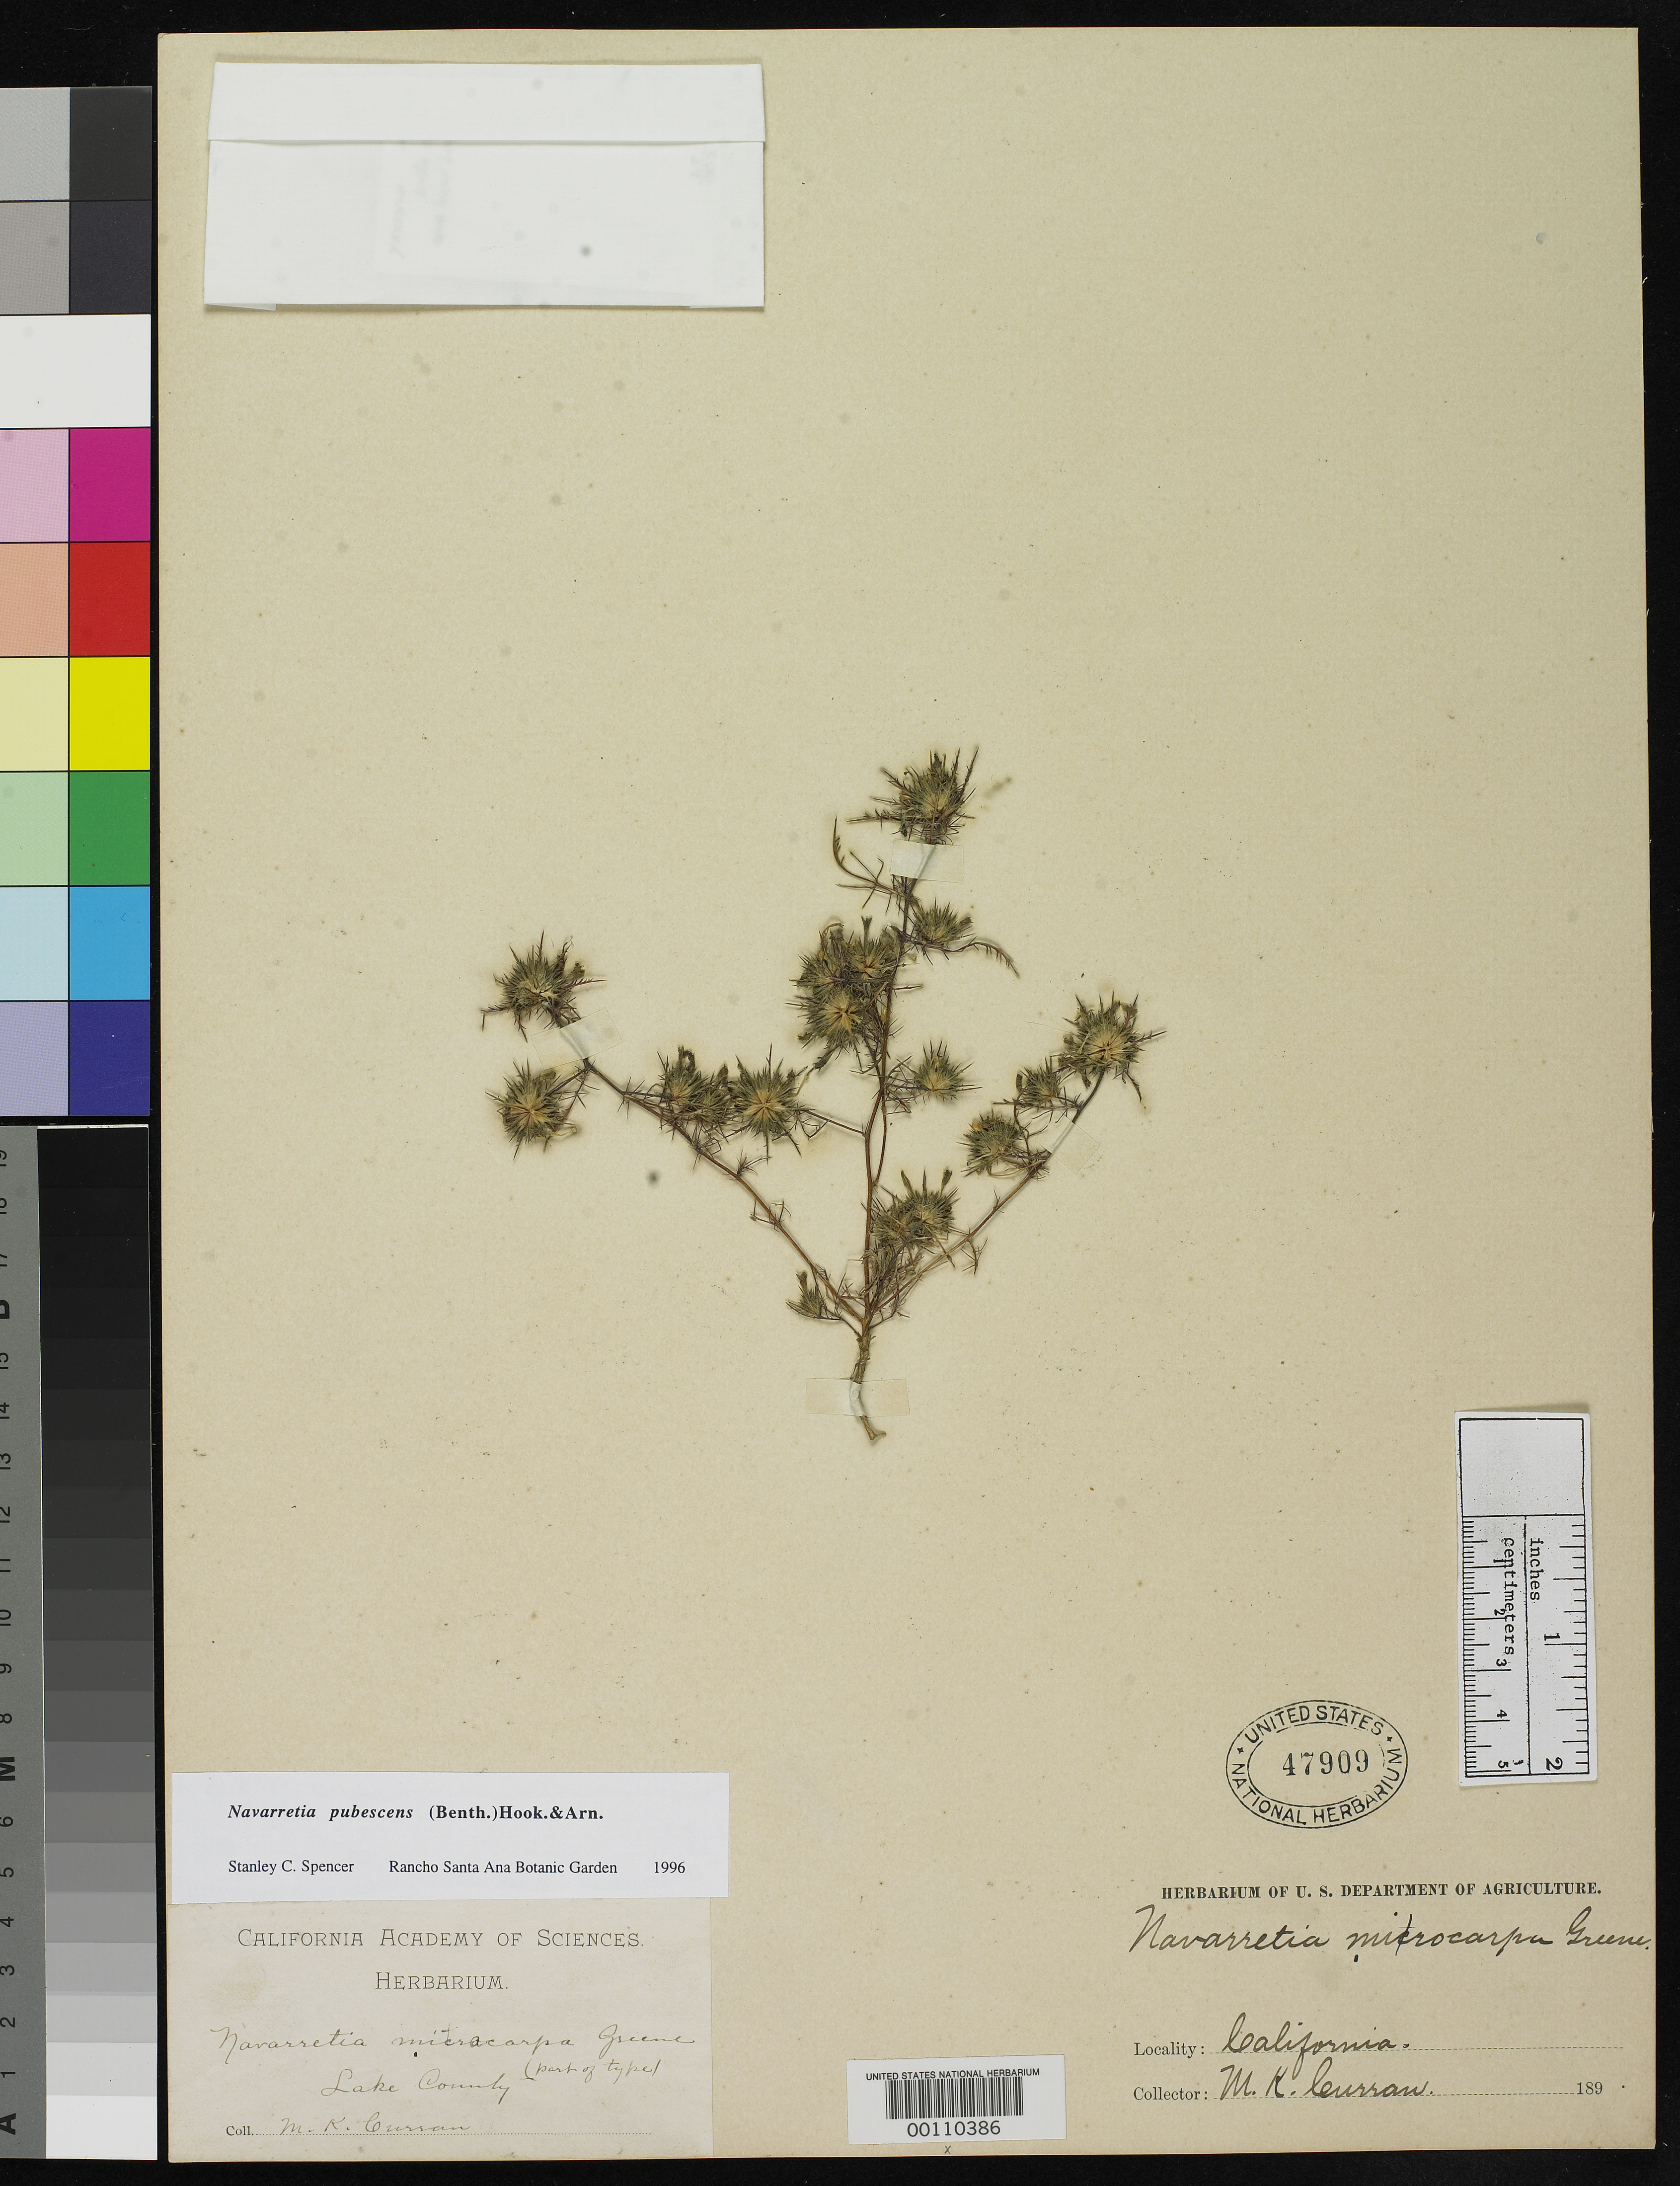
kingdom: Plantae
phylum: Tracheophyta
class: Magnoliopsida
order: Ericales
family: Polemoniaceae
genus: Navarretia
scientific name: Navarretia mitracarpa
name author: Greene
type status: Type Collection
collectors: Curran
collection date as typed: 1884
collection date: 1884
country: United States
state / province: California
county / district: Lake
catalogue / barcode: US 47909